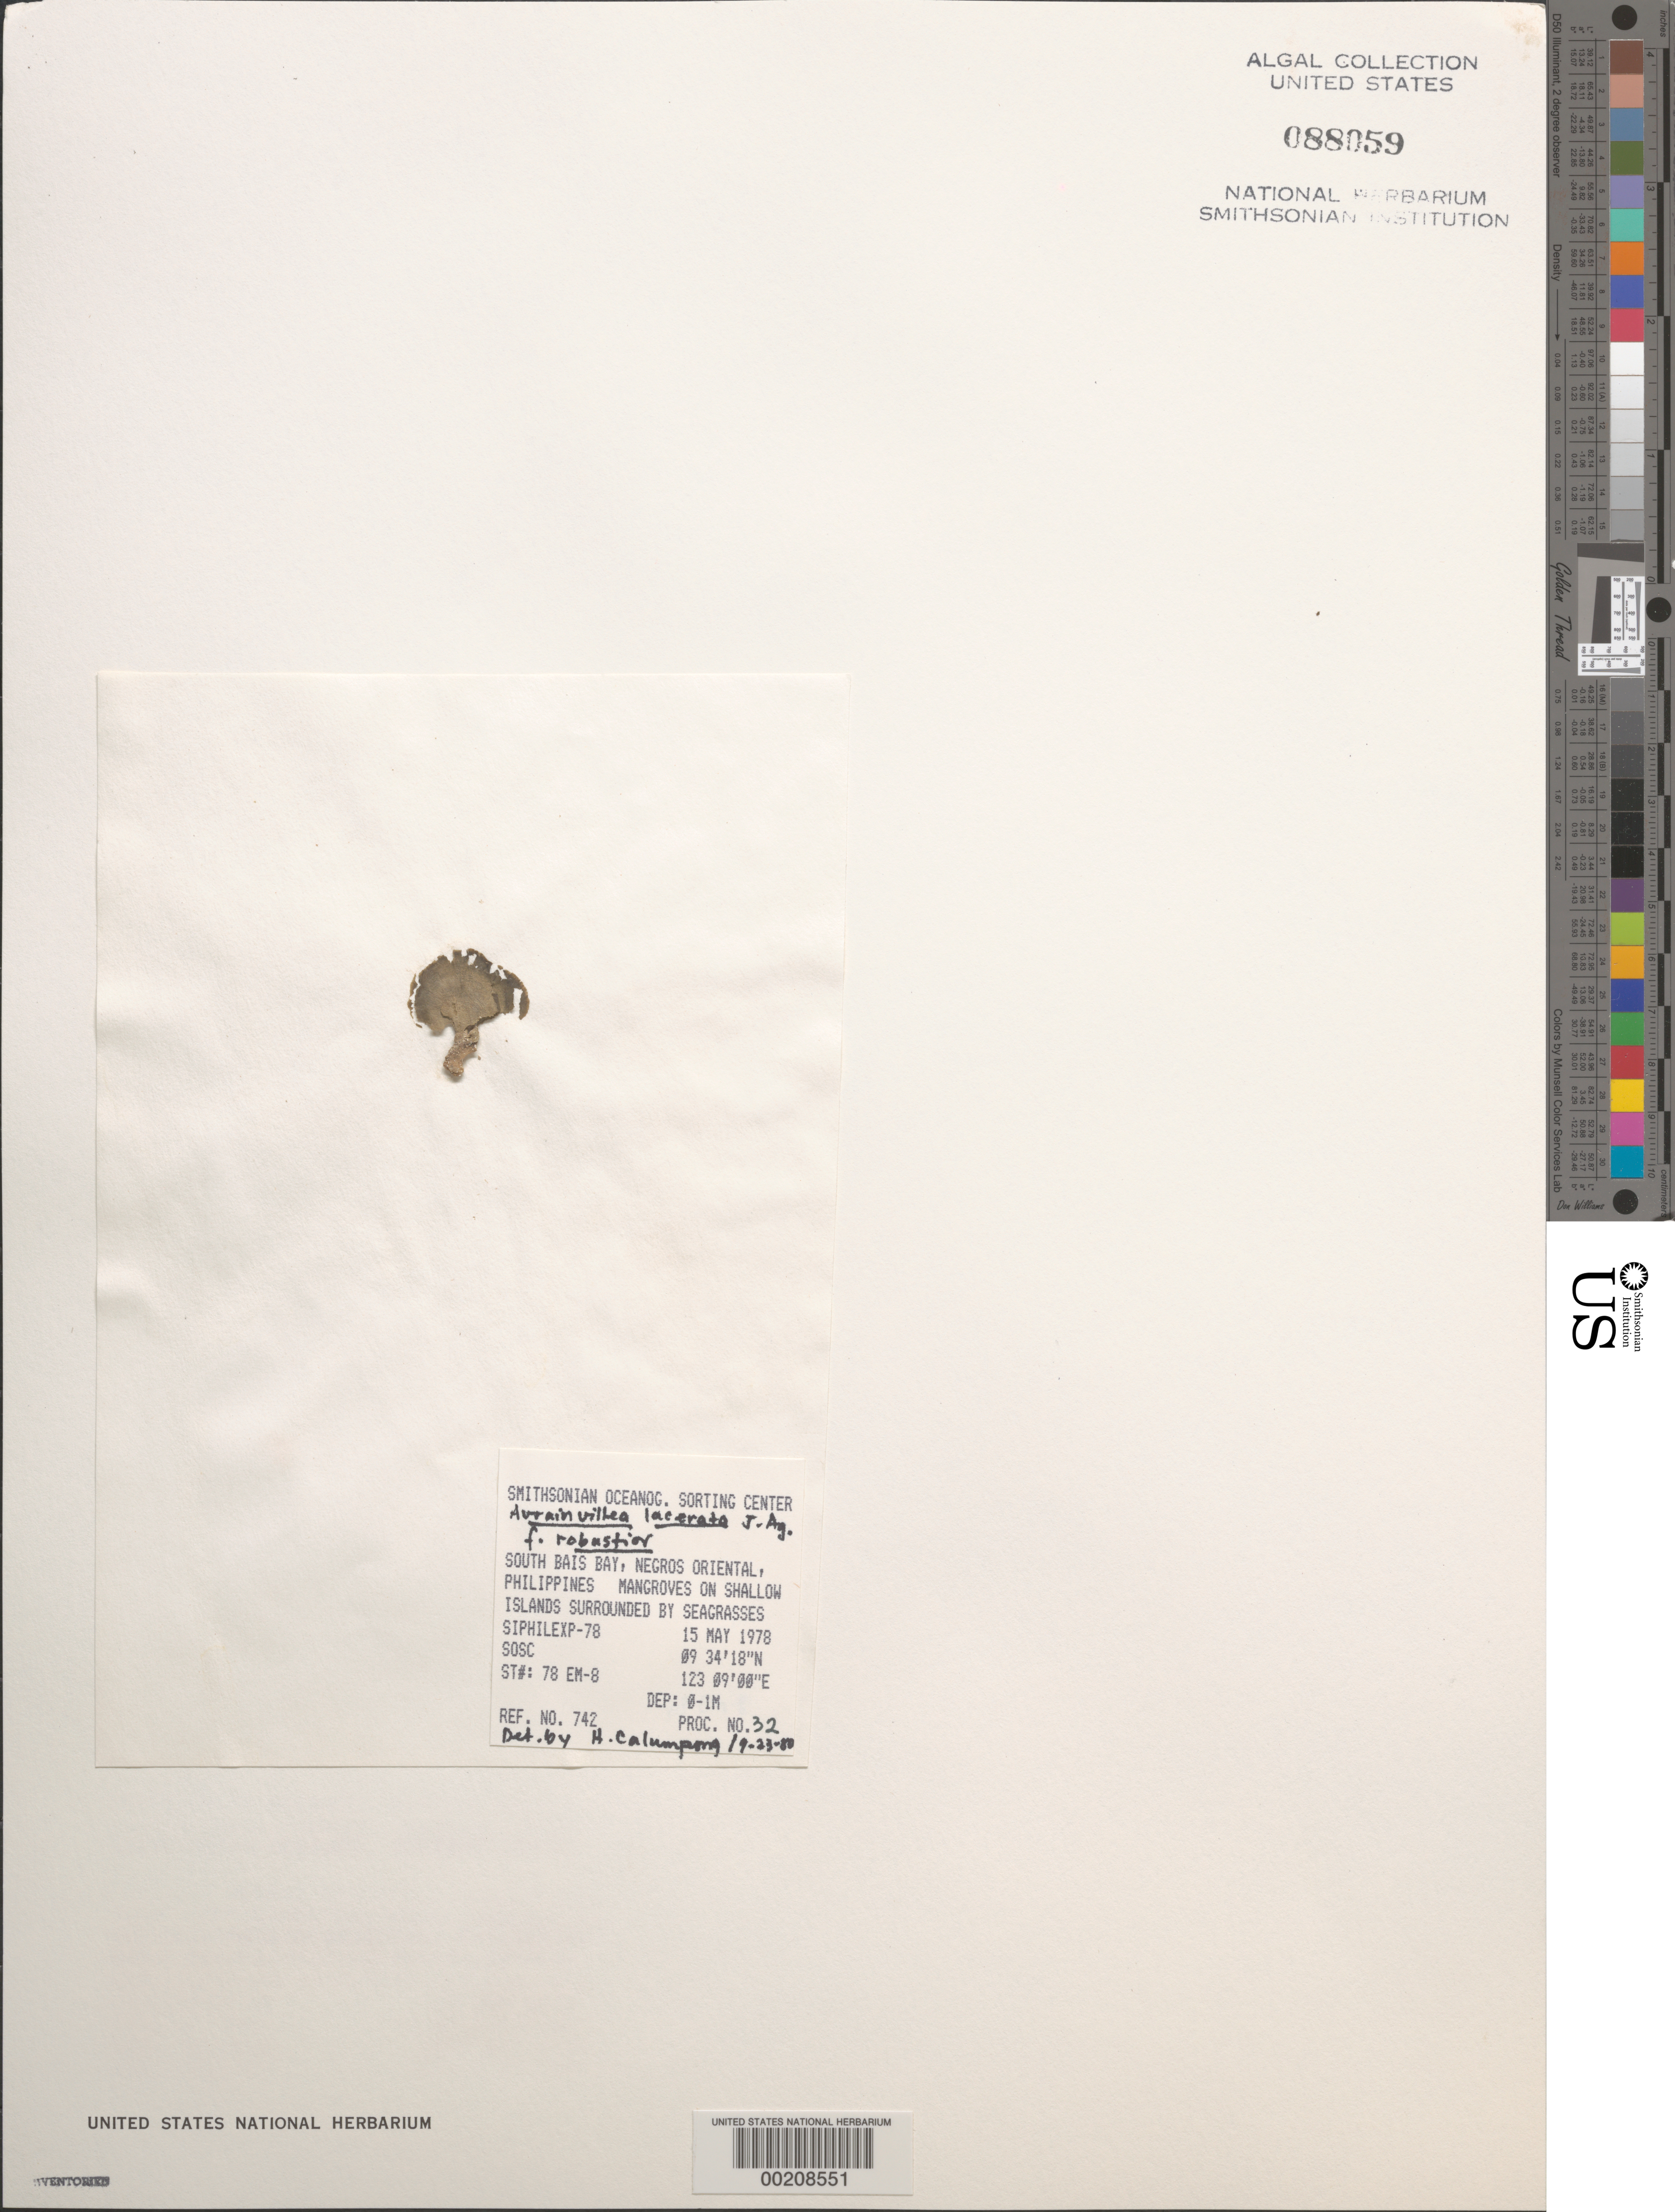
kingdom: Plantae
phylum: Chlorophyta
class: Ulvophyceae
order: Bryopsidales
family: Dichotomosiphonaceae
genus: Avrainvillea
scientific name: Avrainvillea lacerata var. robustior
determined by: Calumpong, H. P.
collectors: SOSC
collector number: Station 78 Em-8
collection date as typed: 15 May 1978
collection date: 1978-05-15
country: Philippines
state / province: Central Visayas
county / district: Negros Oriental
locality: South bais bay, negros oriental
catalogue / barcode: US 88059